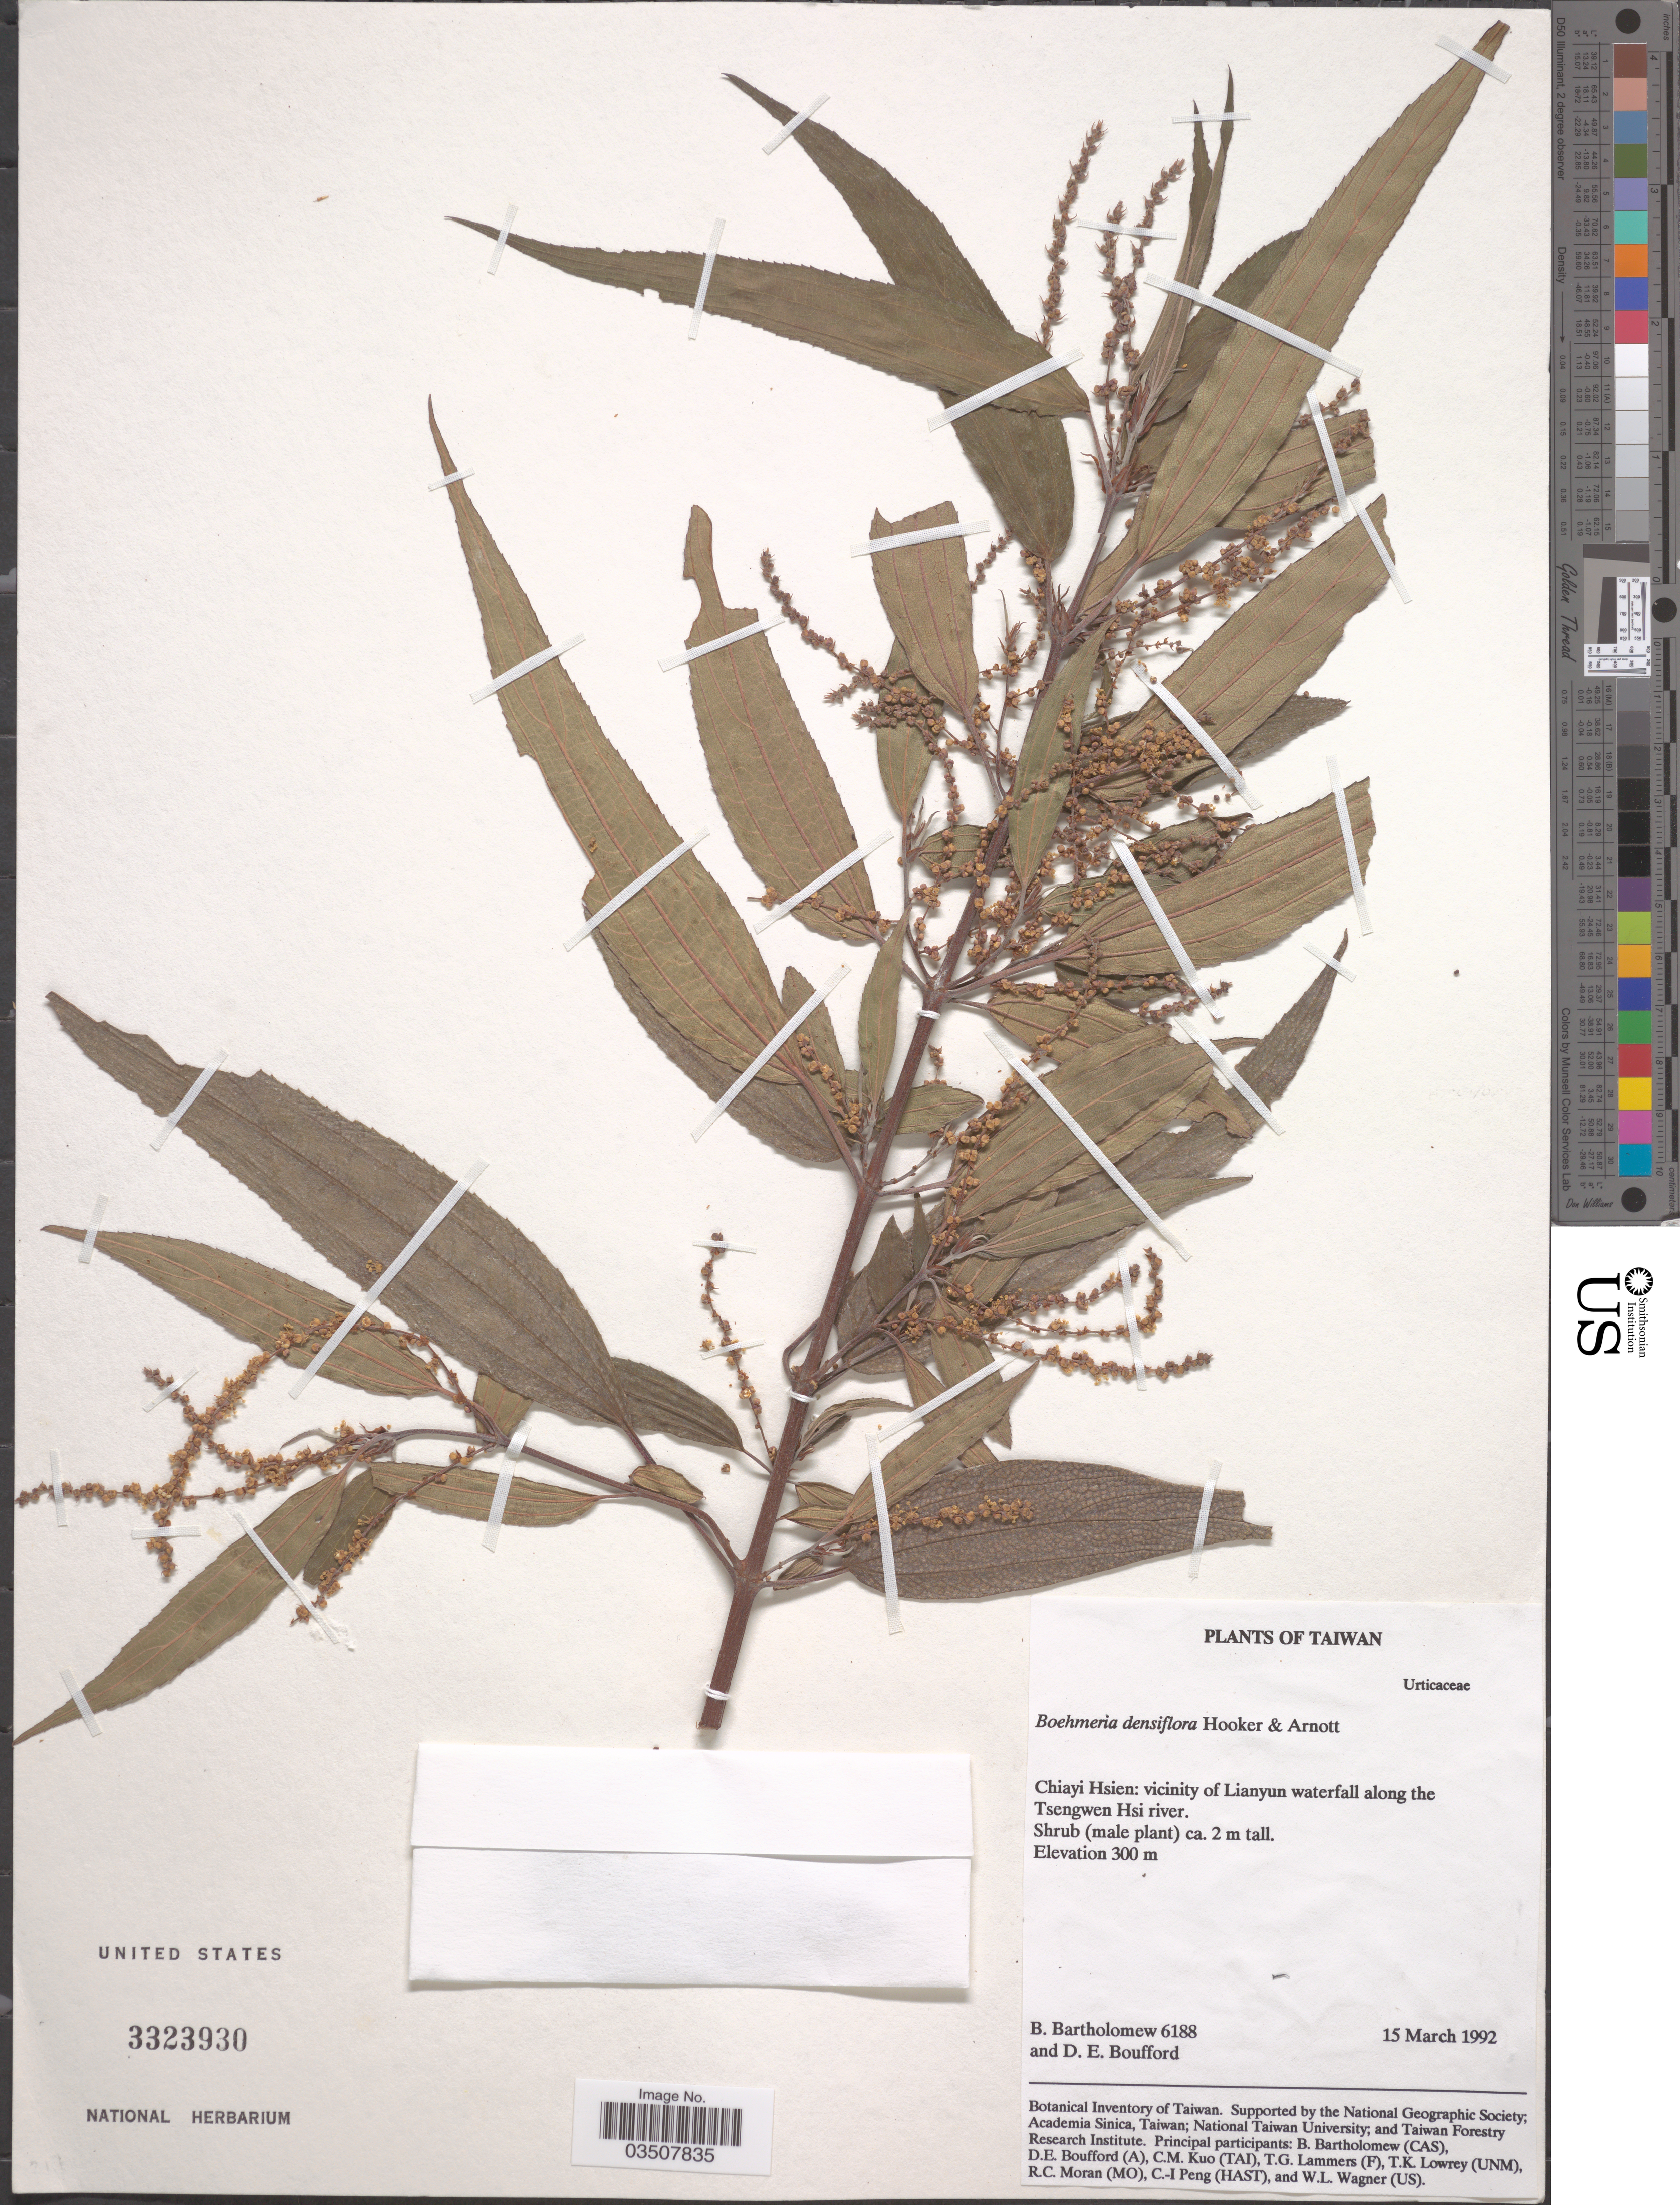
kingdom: Plantae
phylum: Tracheophyta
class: Magnoliopsida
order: Rosales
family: Urticaceae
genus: Boehmeria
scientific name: Boehmeria densiflora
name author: Hook. & Arn.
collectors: B. Bartholomew & D. E. Boufford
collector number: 6188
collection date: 1992-03-15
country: Taiwan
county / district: Chiayi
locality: Chiayi Hsien: vicinity of Lianyun waterfall along the Tsengwen Hsi river.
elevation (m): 300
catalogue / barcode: US 3323930